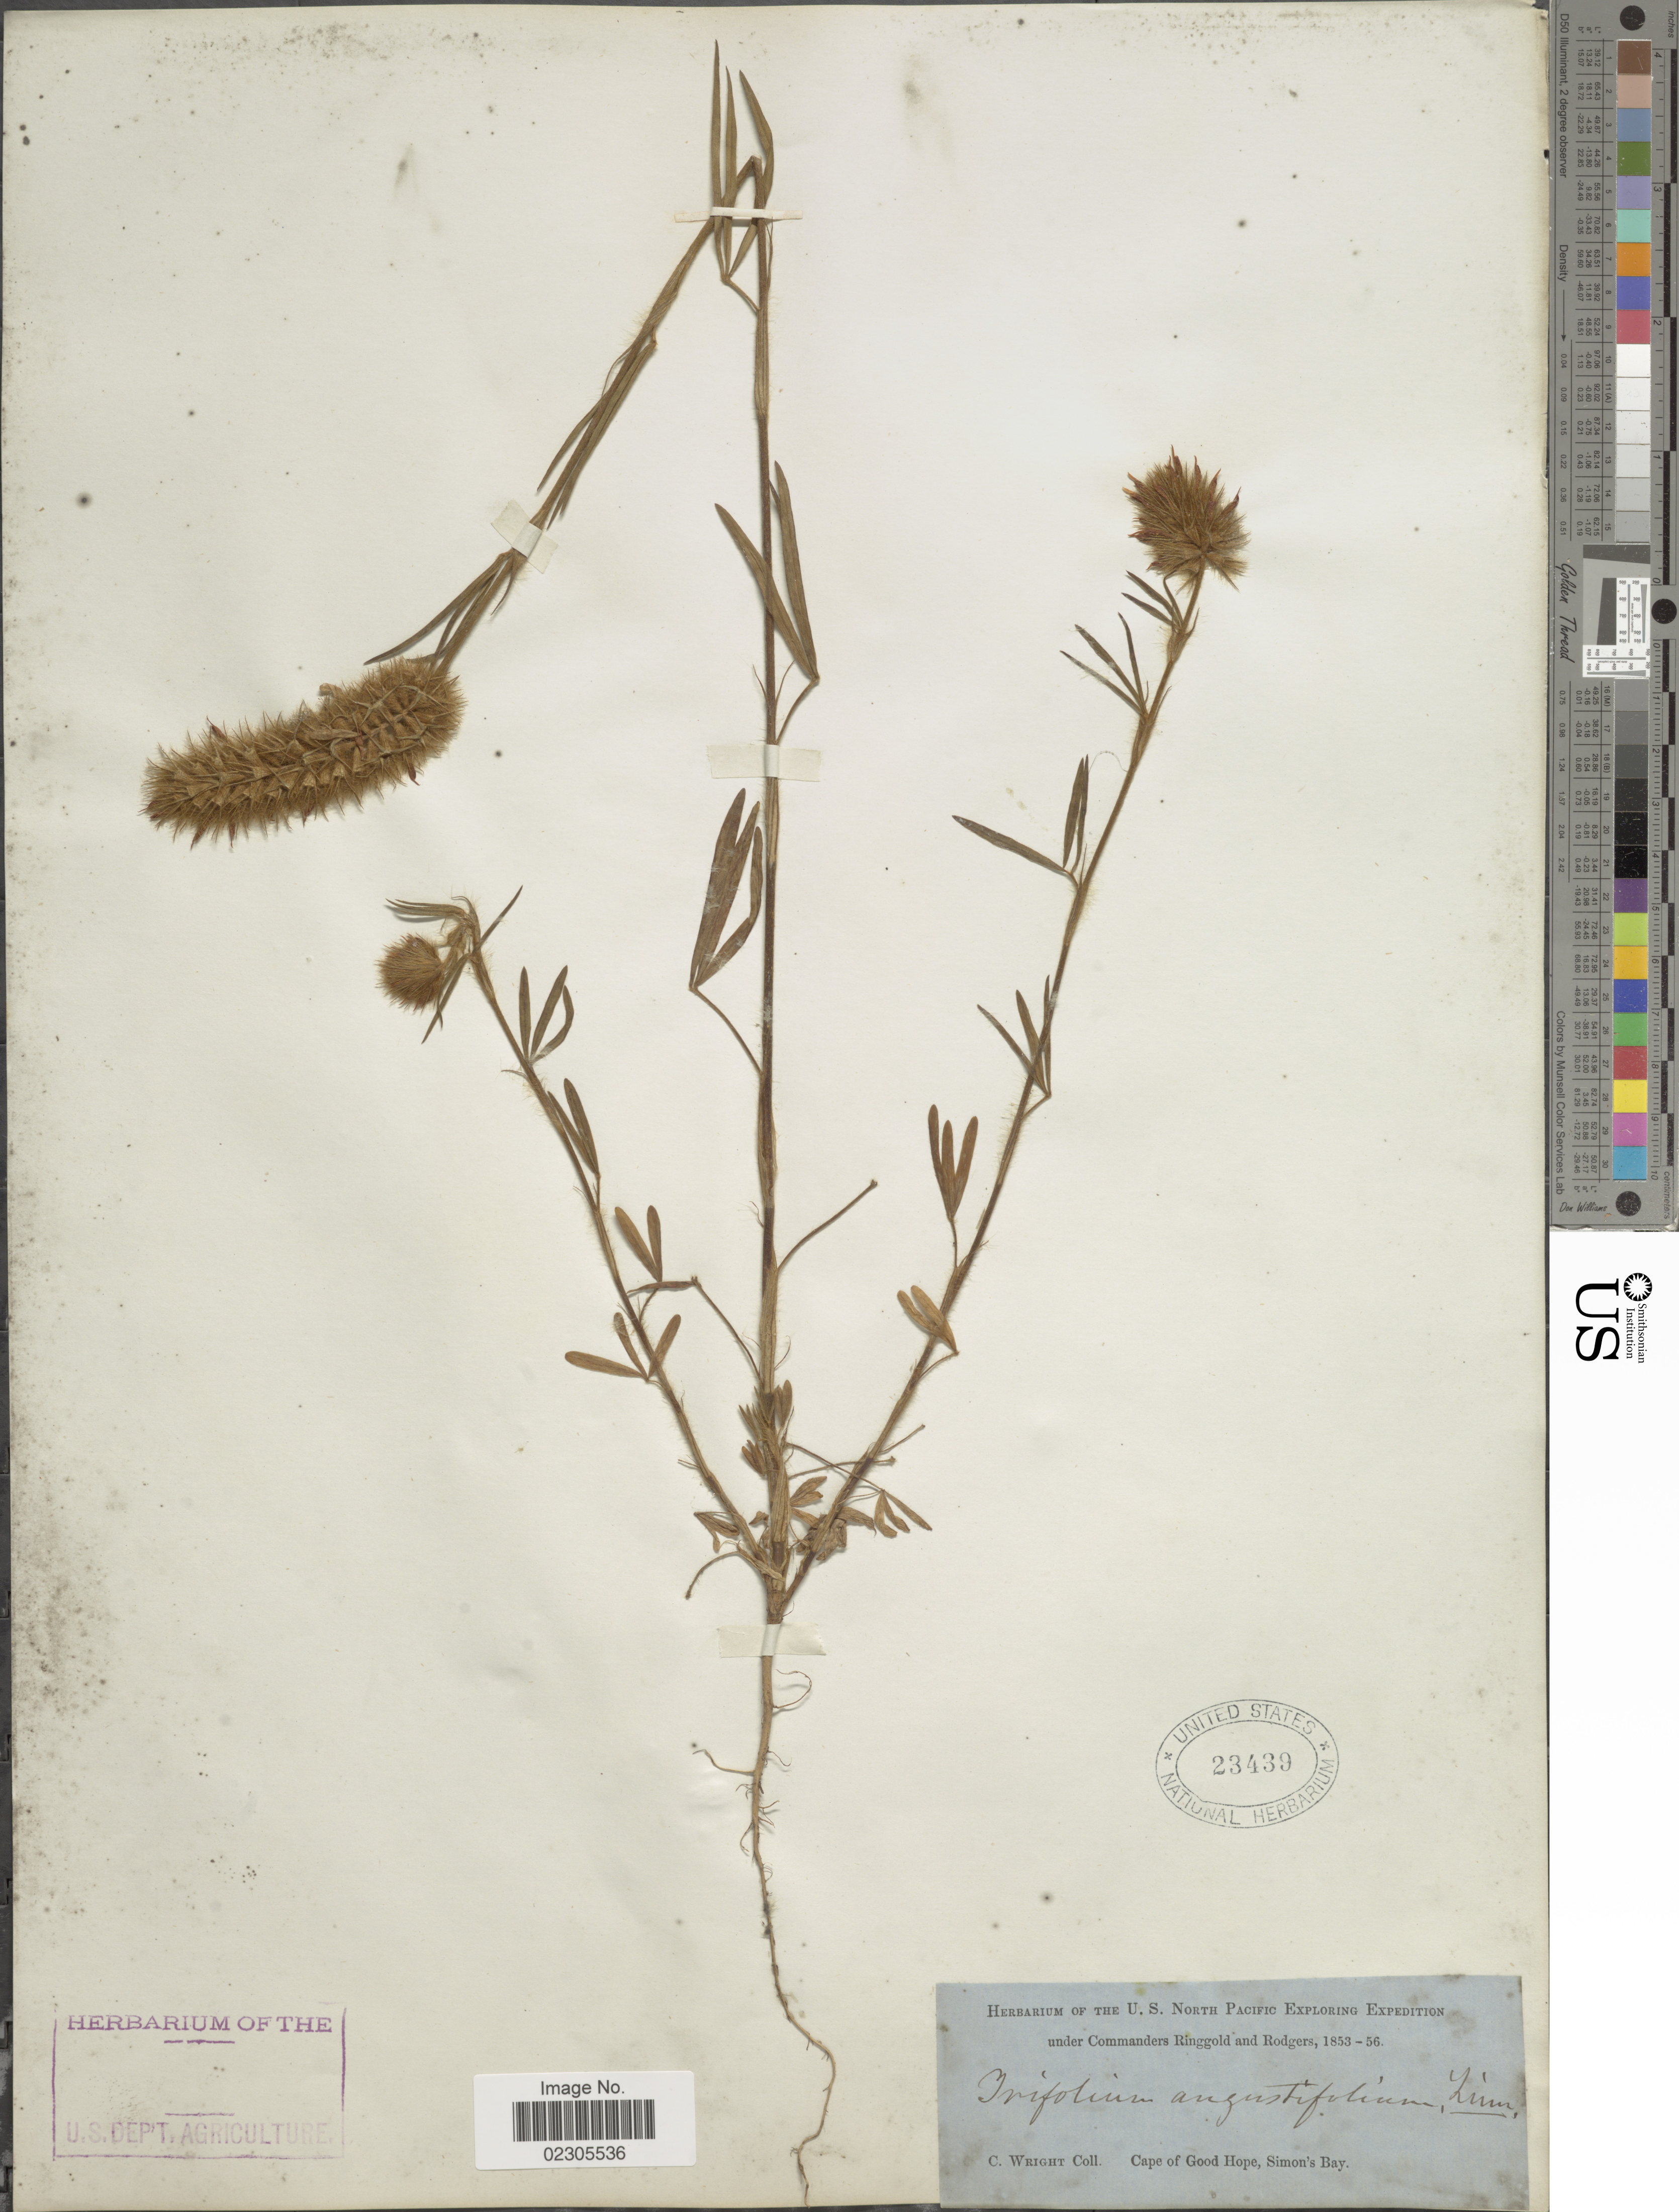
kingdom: Plantae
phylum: Tracheophyta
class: Magnoliopsida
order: Fabales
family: Fabaceae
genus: Trifolium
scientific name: Trifolium angustifolium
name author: L.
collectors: C. Wright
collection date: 1853/1856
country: South Africa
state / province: Western Cape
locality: Cape of Good Hope, Simon's Bay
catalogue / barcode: US 23439